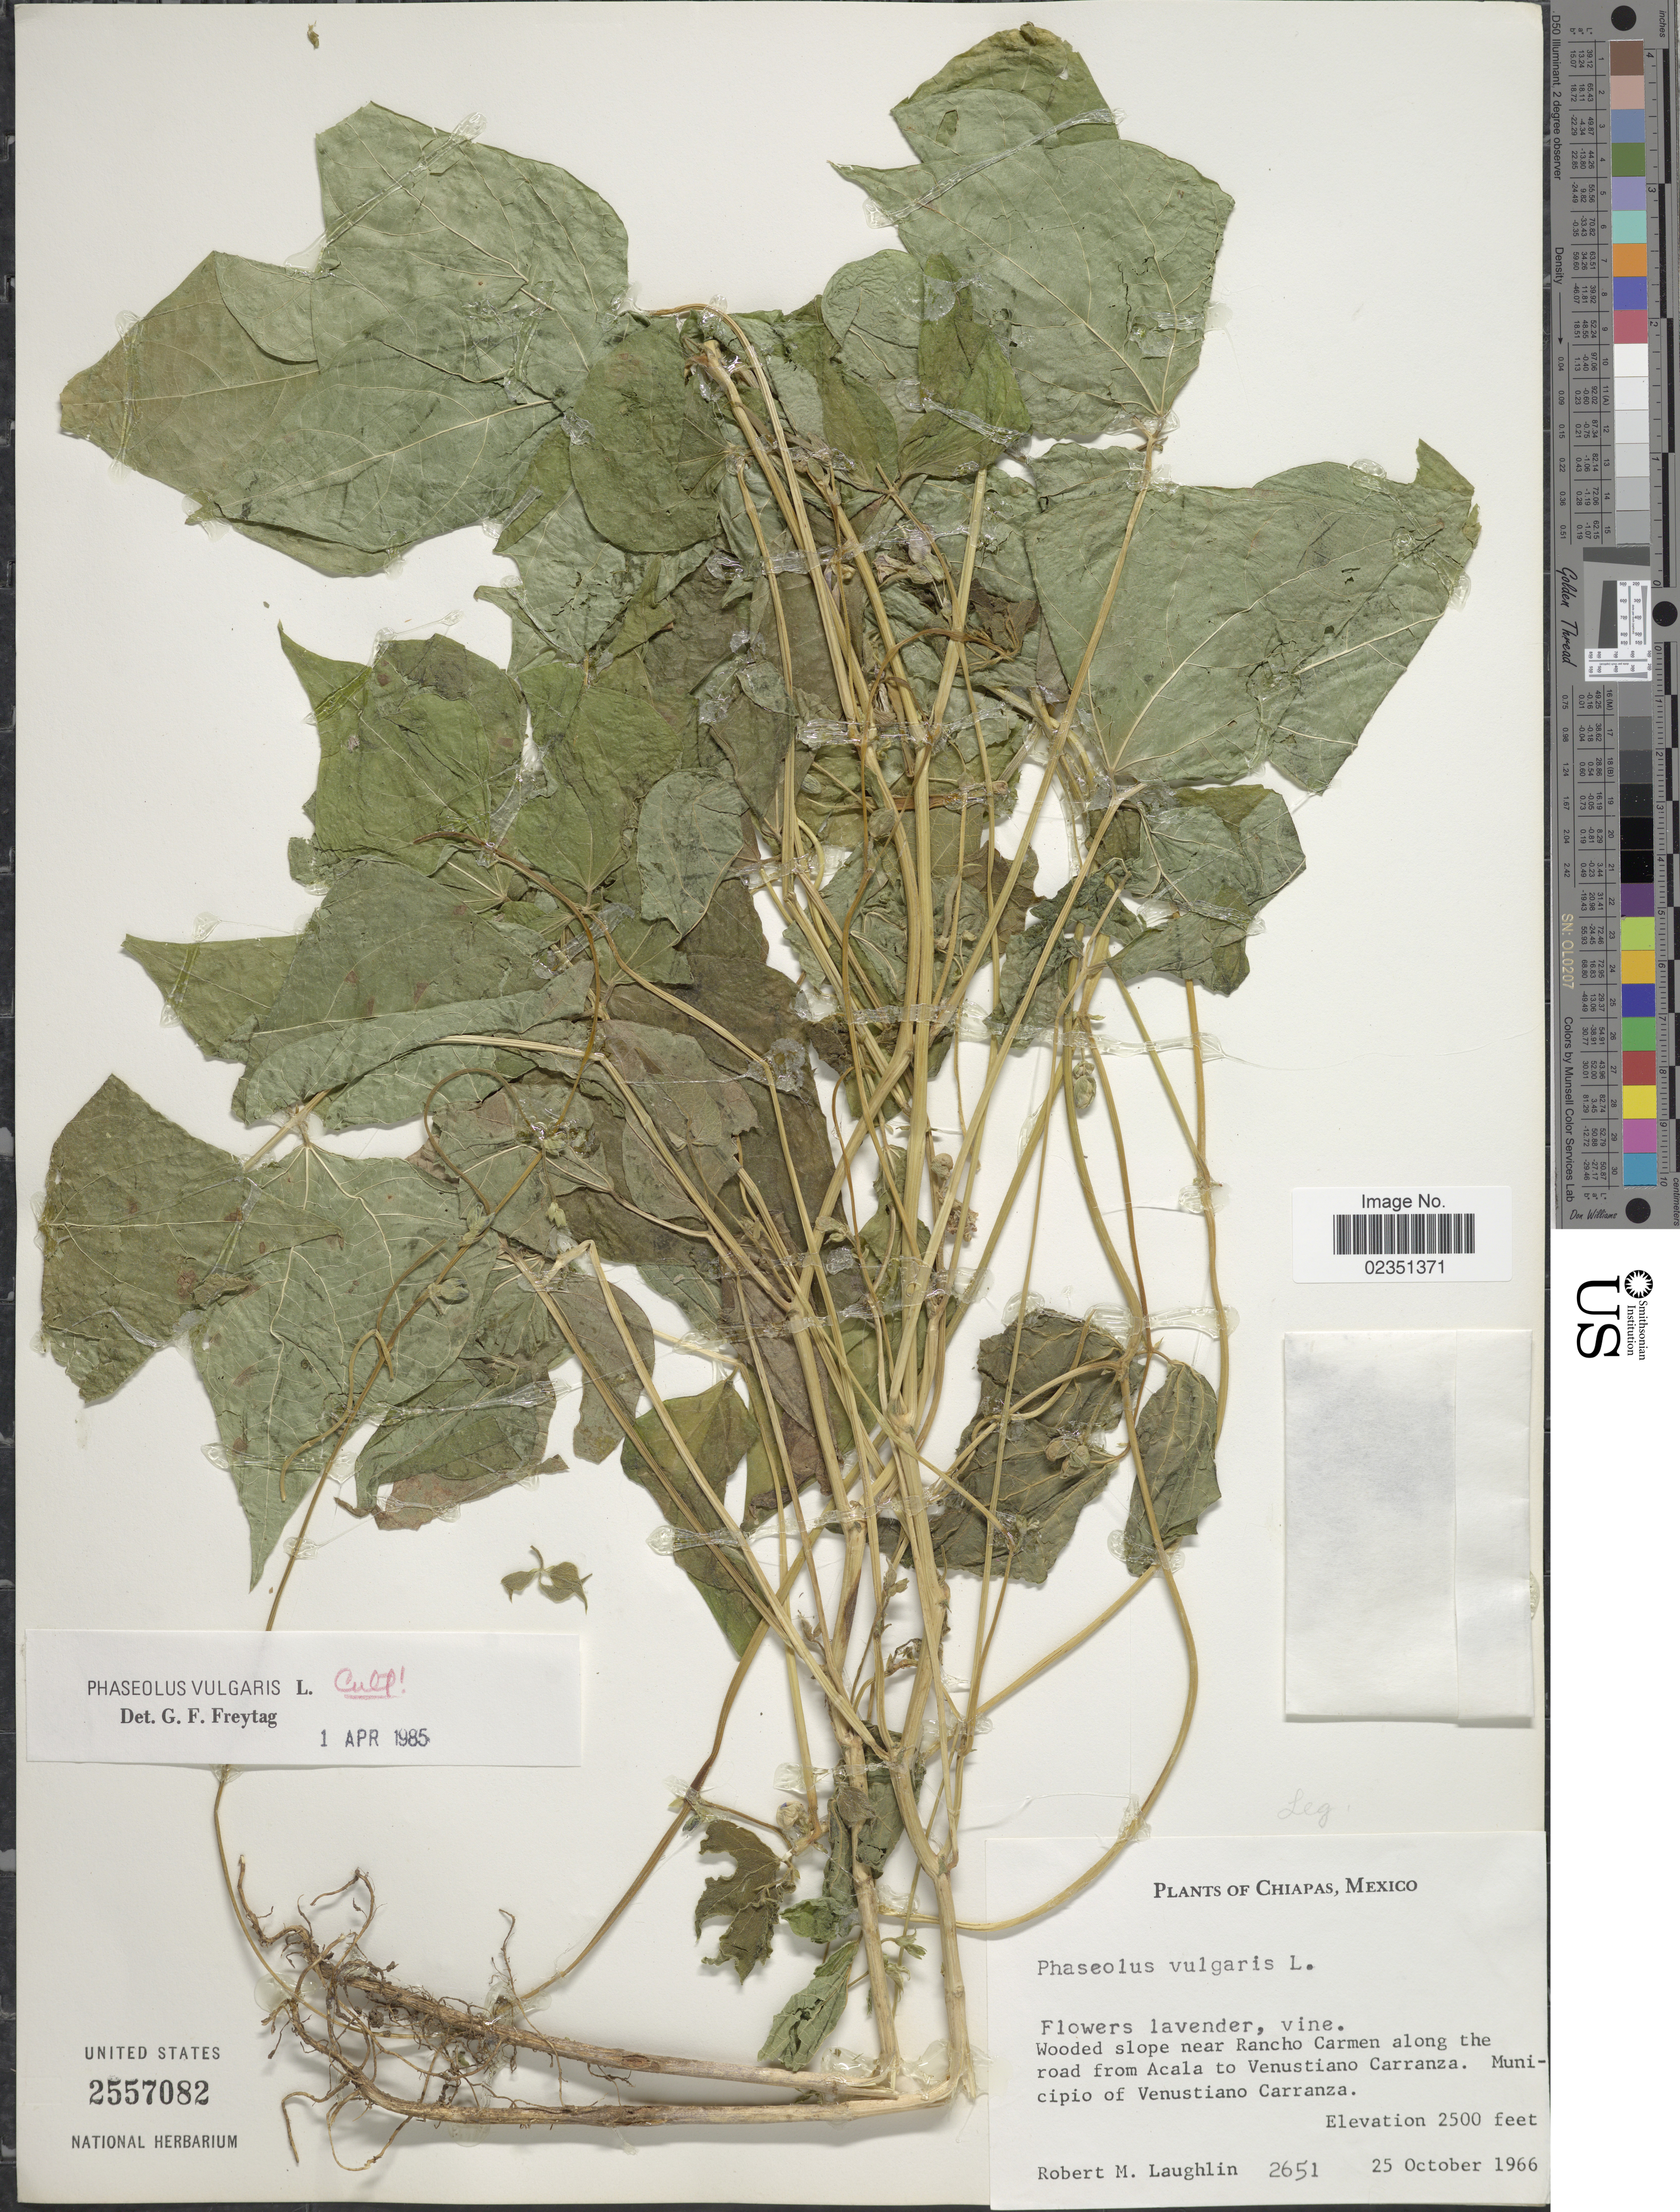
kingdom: Plantae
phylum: Tracheophyta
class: Magnoliopsida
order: Fabales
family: Fabaceae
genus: Phaseolus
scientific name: Phaseolus vulgaris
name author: L.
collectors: R. M. Laughlin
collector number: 2651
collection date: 1966-10-25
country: Mexico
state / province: Chiapas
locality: Wooded slope near Rancho Carmen along the road from Acala to Venustiano Carranza. Municipio of Venustiano Carranza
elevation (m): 762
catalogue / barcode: US 2557082